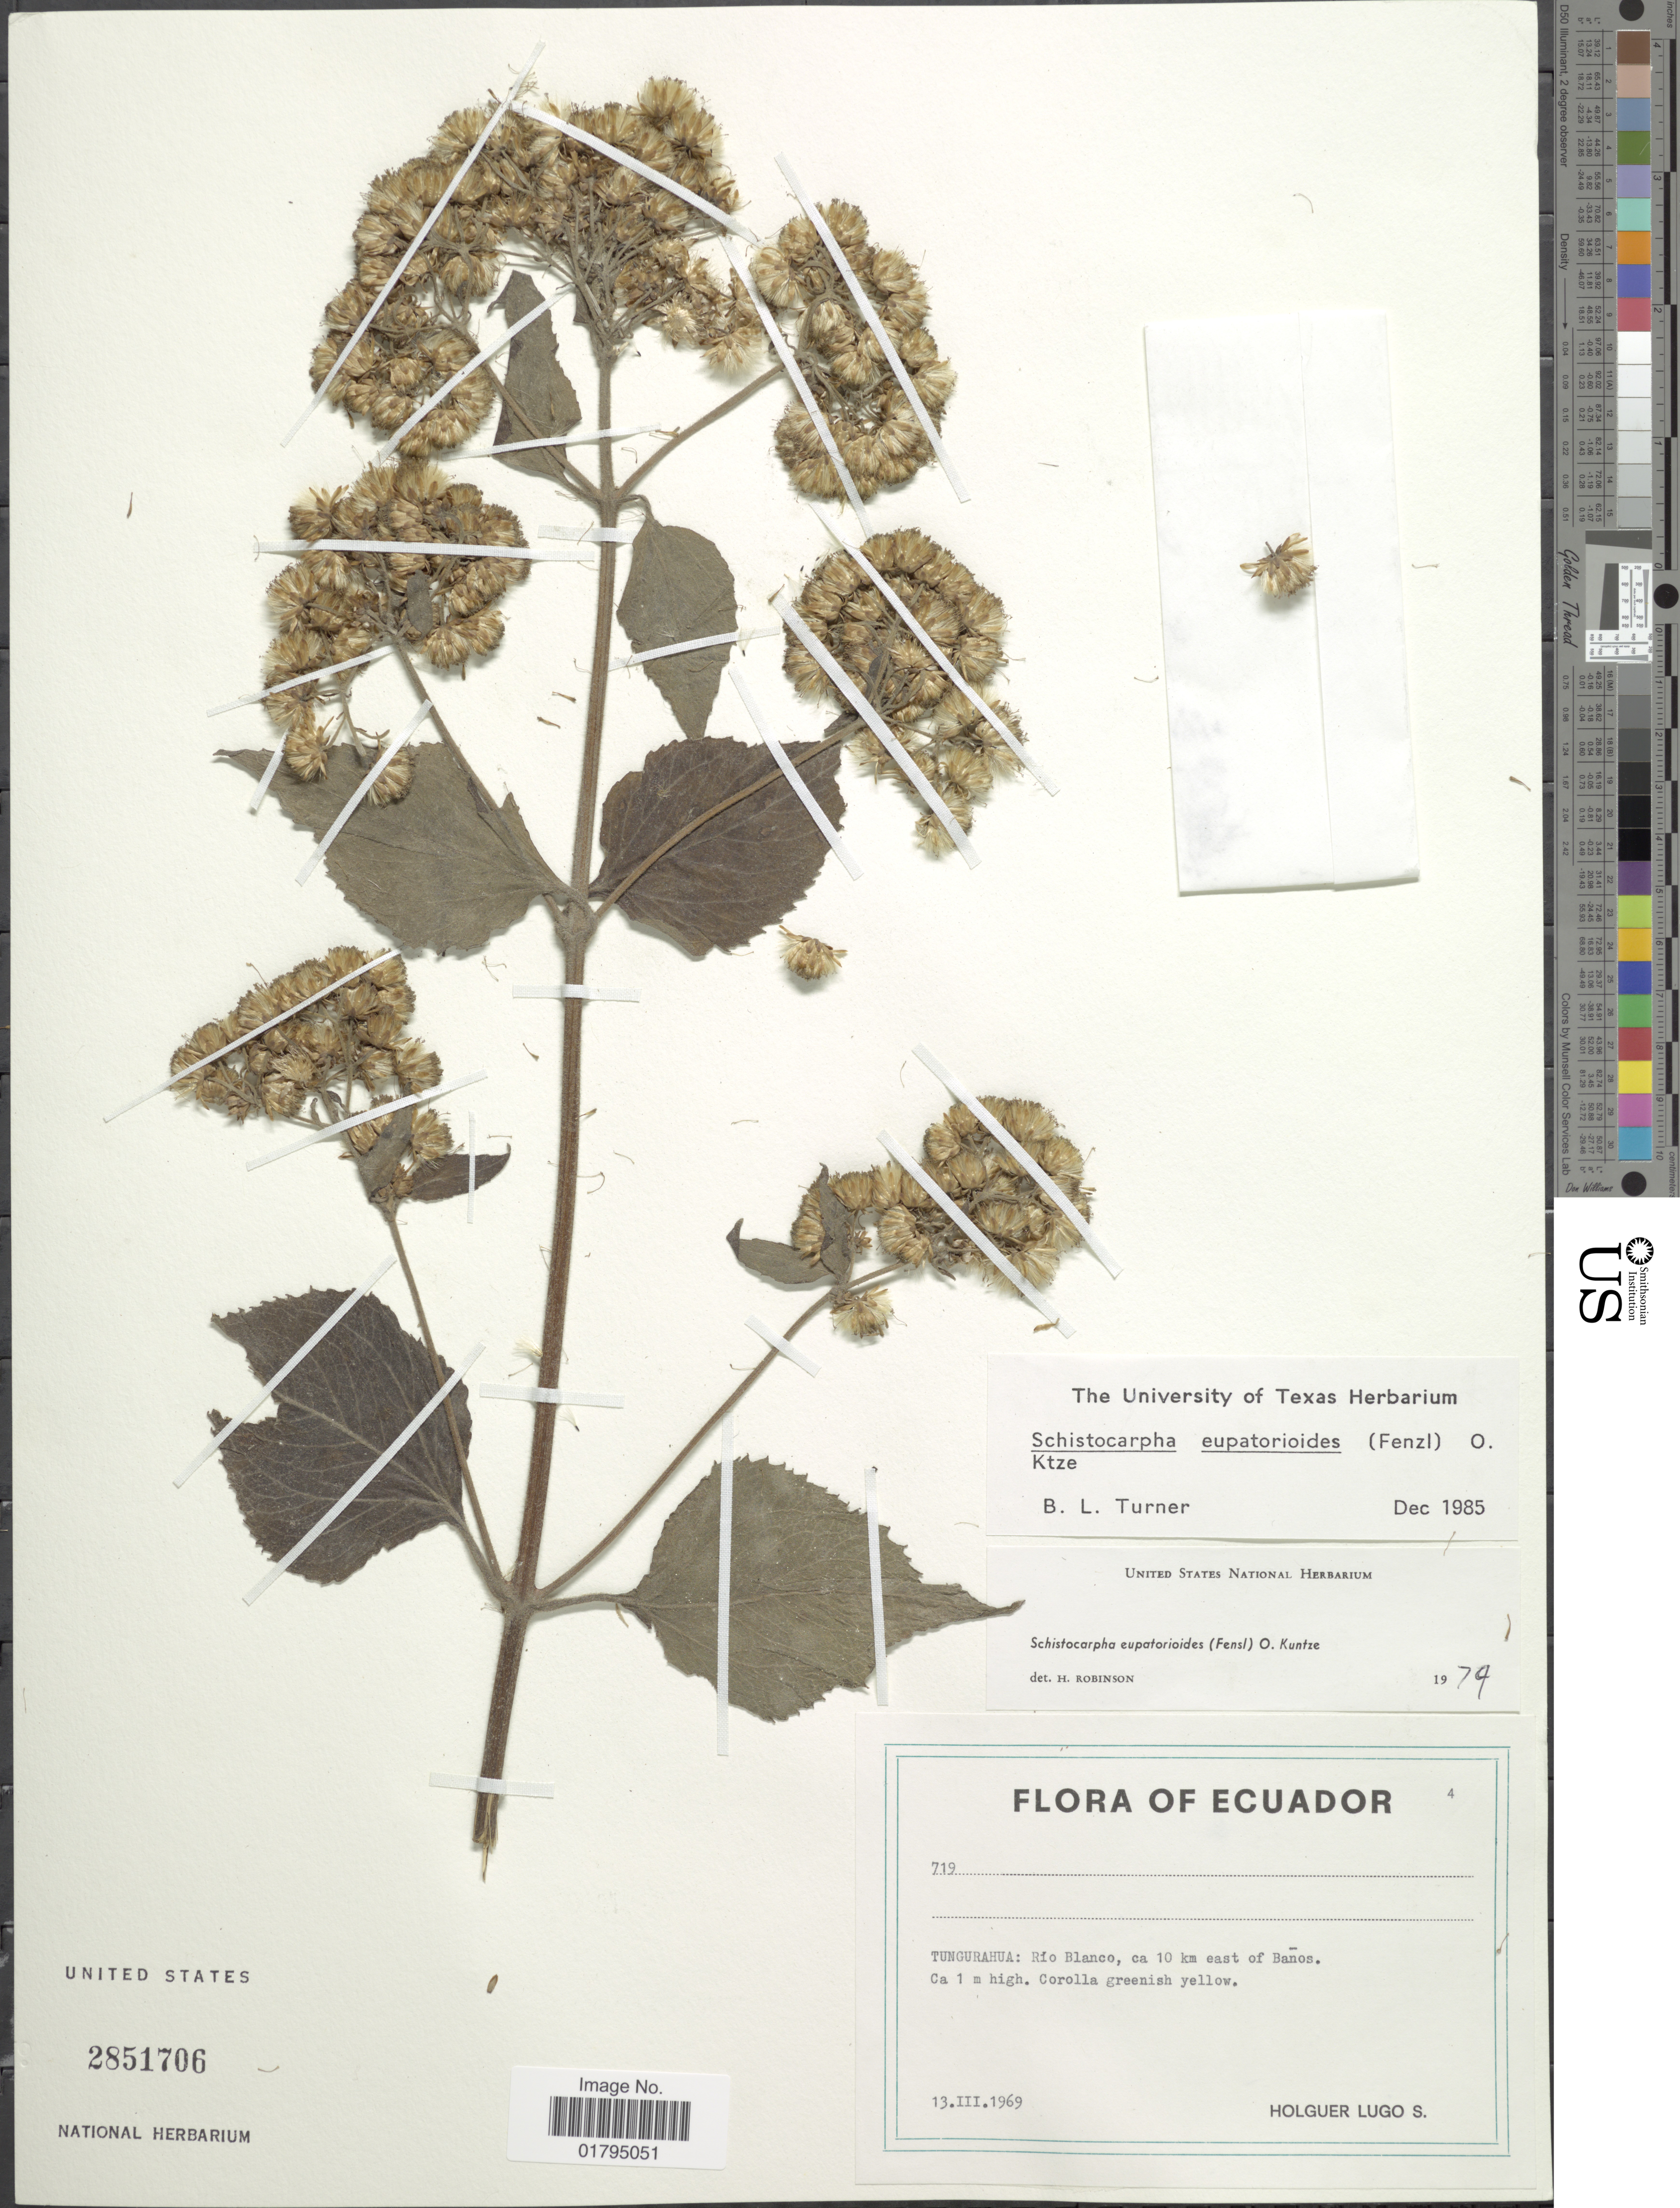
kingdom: Plantae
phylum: Tracheophyta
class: Magnoliopsida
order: Asterales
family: Asteraceae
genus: Schistocarpha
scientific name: Schistocarpha eupatorioides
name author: (Fenzl) Kuntze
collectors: H. Lugo S.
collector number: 719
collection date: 1969-03-13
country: Ecuador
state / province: Tungurahua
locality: Tungurahua: Rio Blanco, ca. 10 km east of Banos.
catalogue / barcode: US 2851706